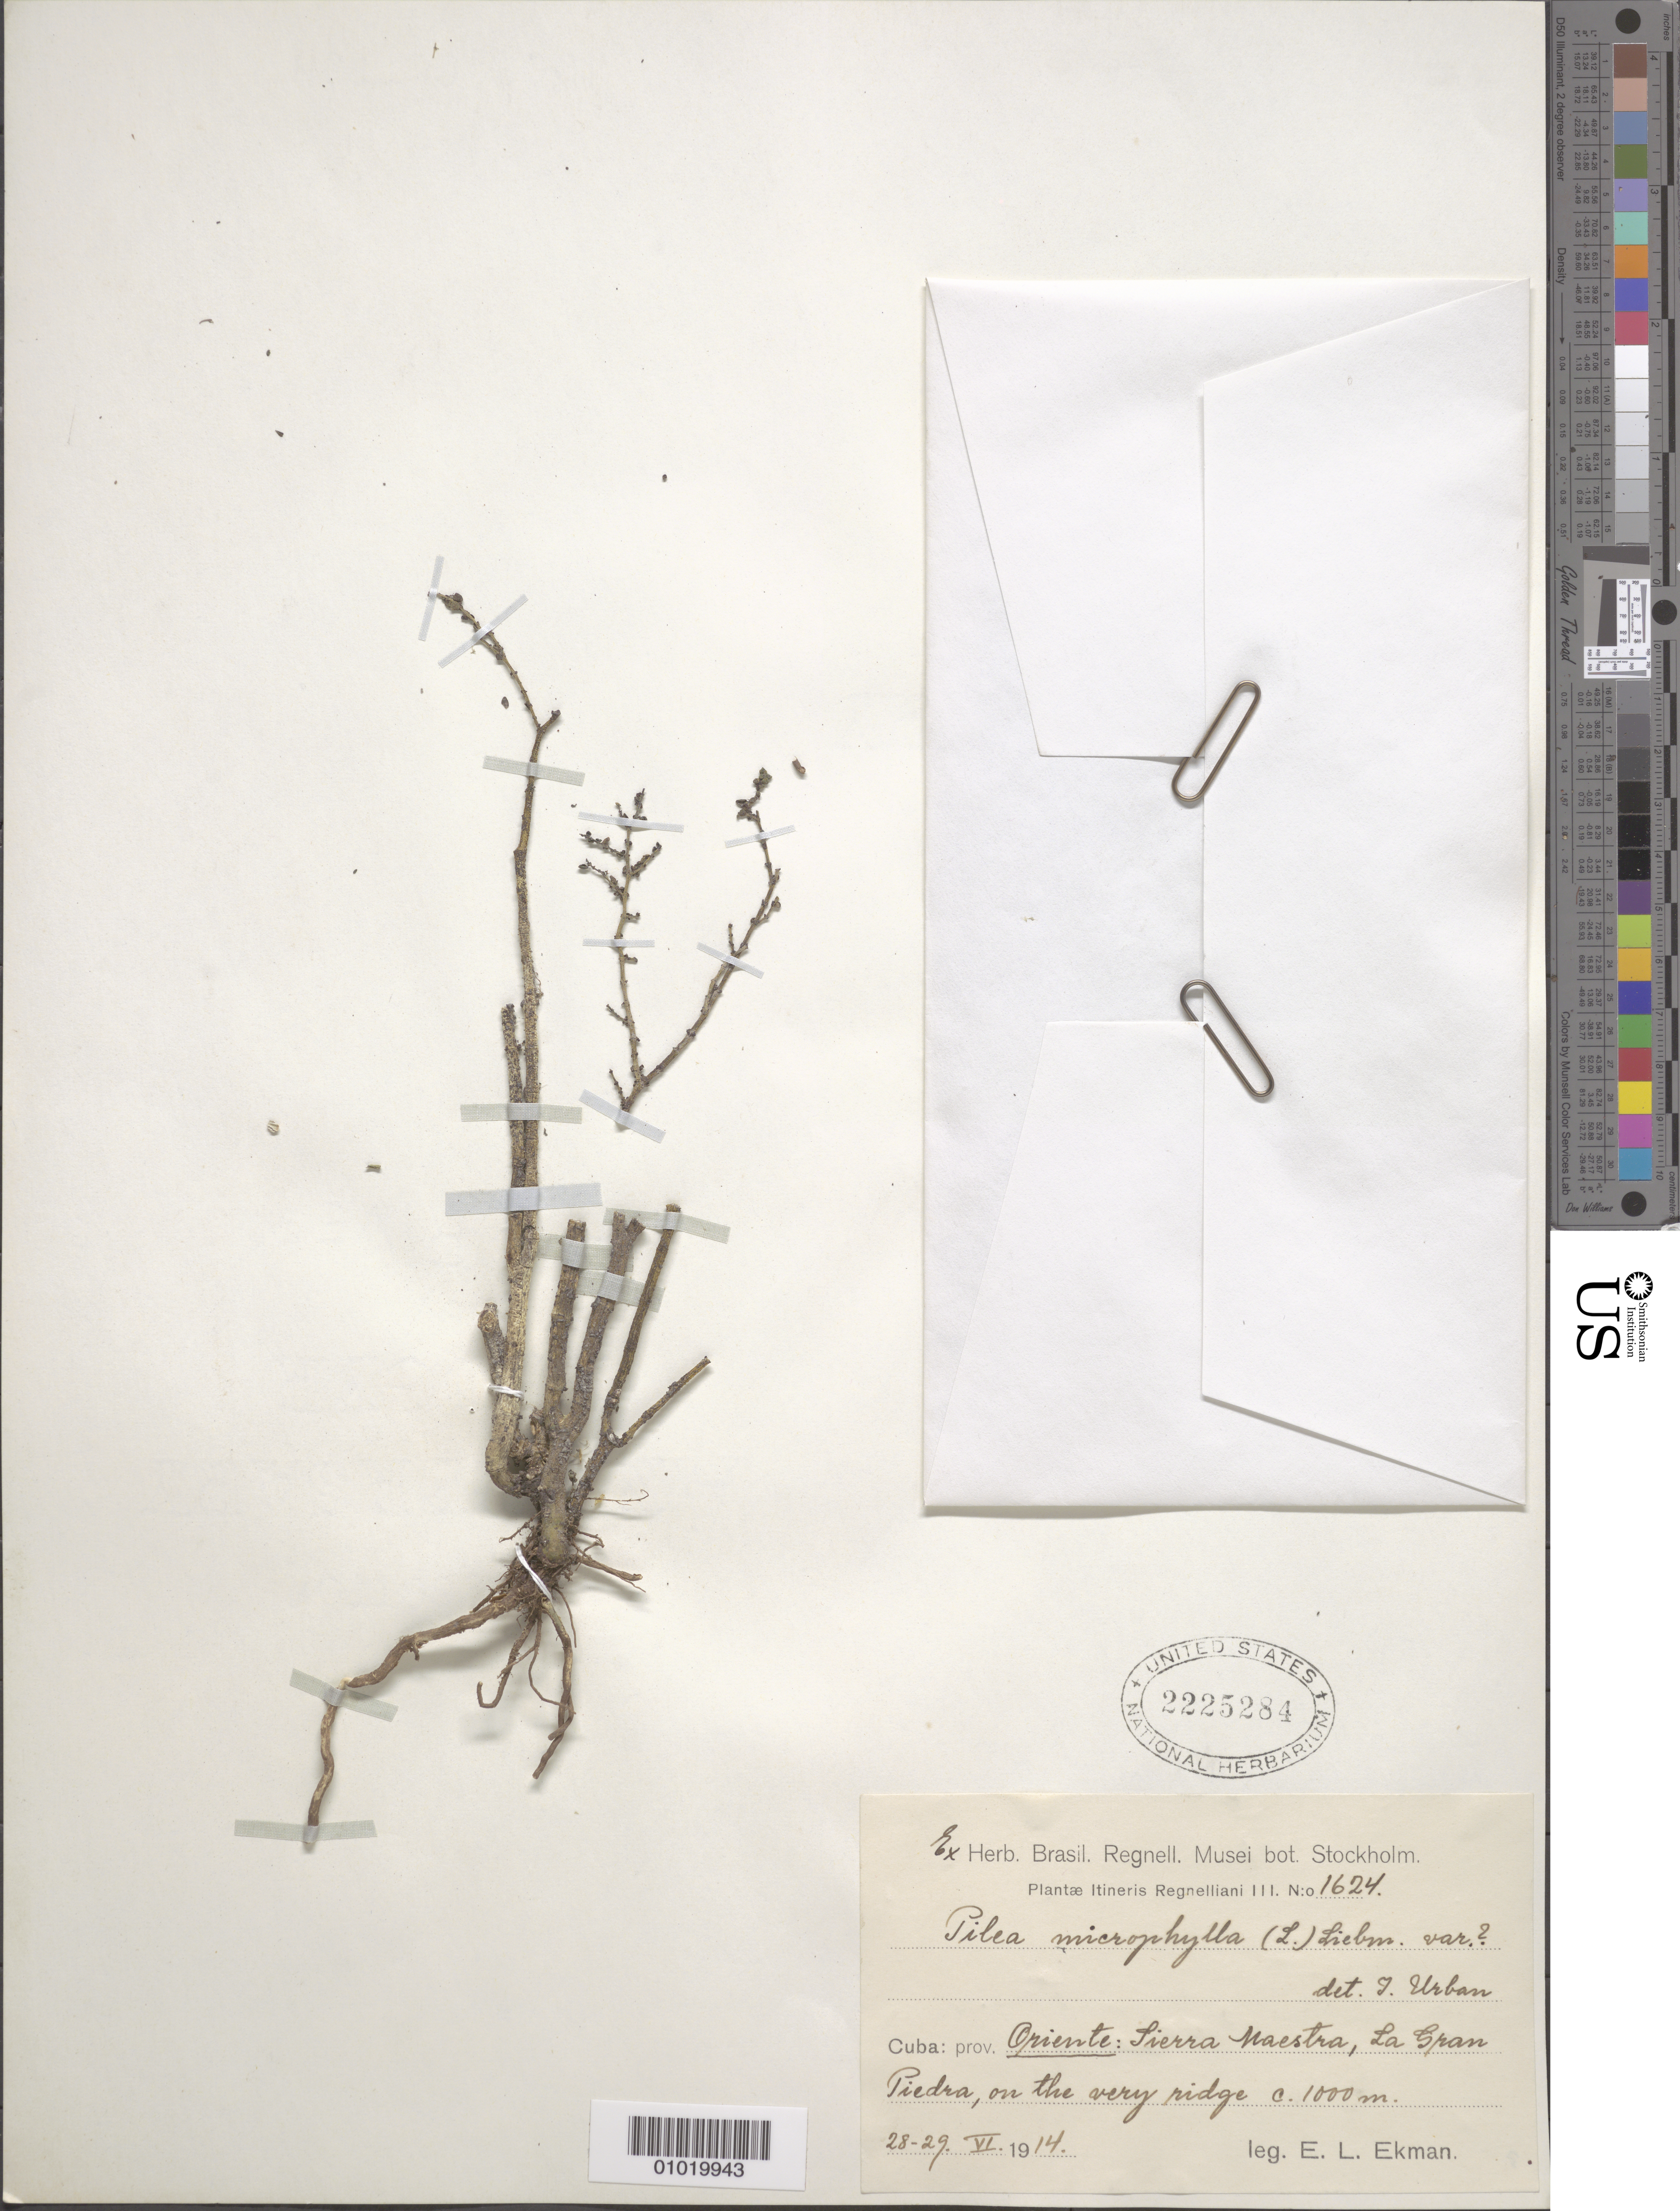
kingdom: Plantae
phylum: Tracheophyta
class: Magnoliopsida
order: Rosales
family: Urticaceae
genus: Pilea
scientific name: Pilea microphylla var. microphylla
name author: (L.) Liebm.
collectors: E. L. Ekman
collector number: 1624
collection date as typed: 28 Jun 1914 to 29 Jun 1914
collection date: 1914-06-28/1914-06-29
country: Cuba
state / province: Oriente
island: Cuba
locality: Oriente: Sierra Maestra, La Gran Piedra, on the very ridge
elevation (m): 1000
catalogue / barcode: US 2225284